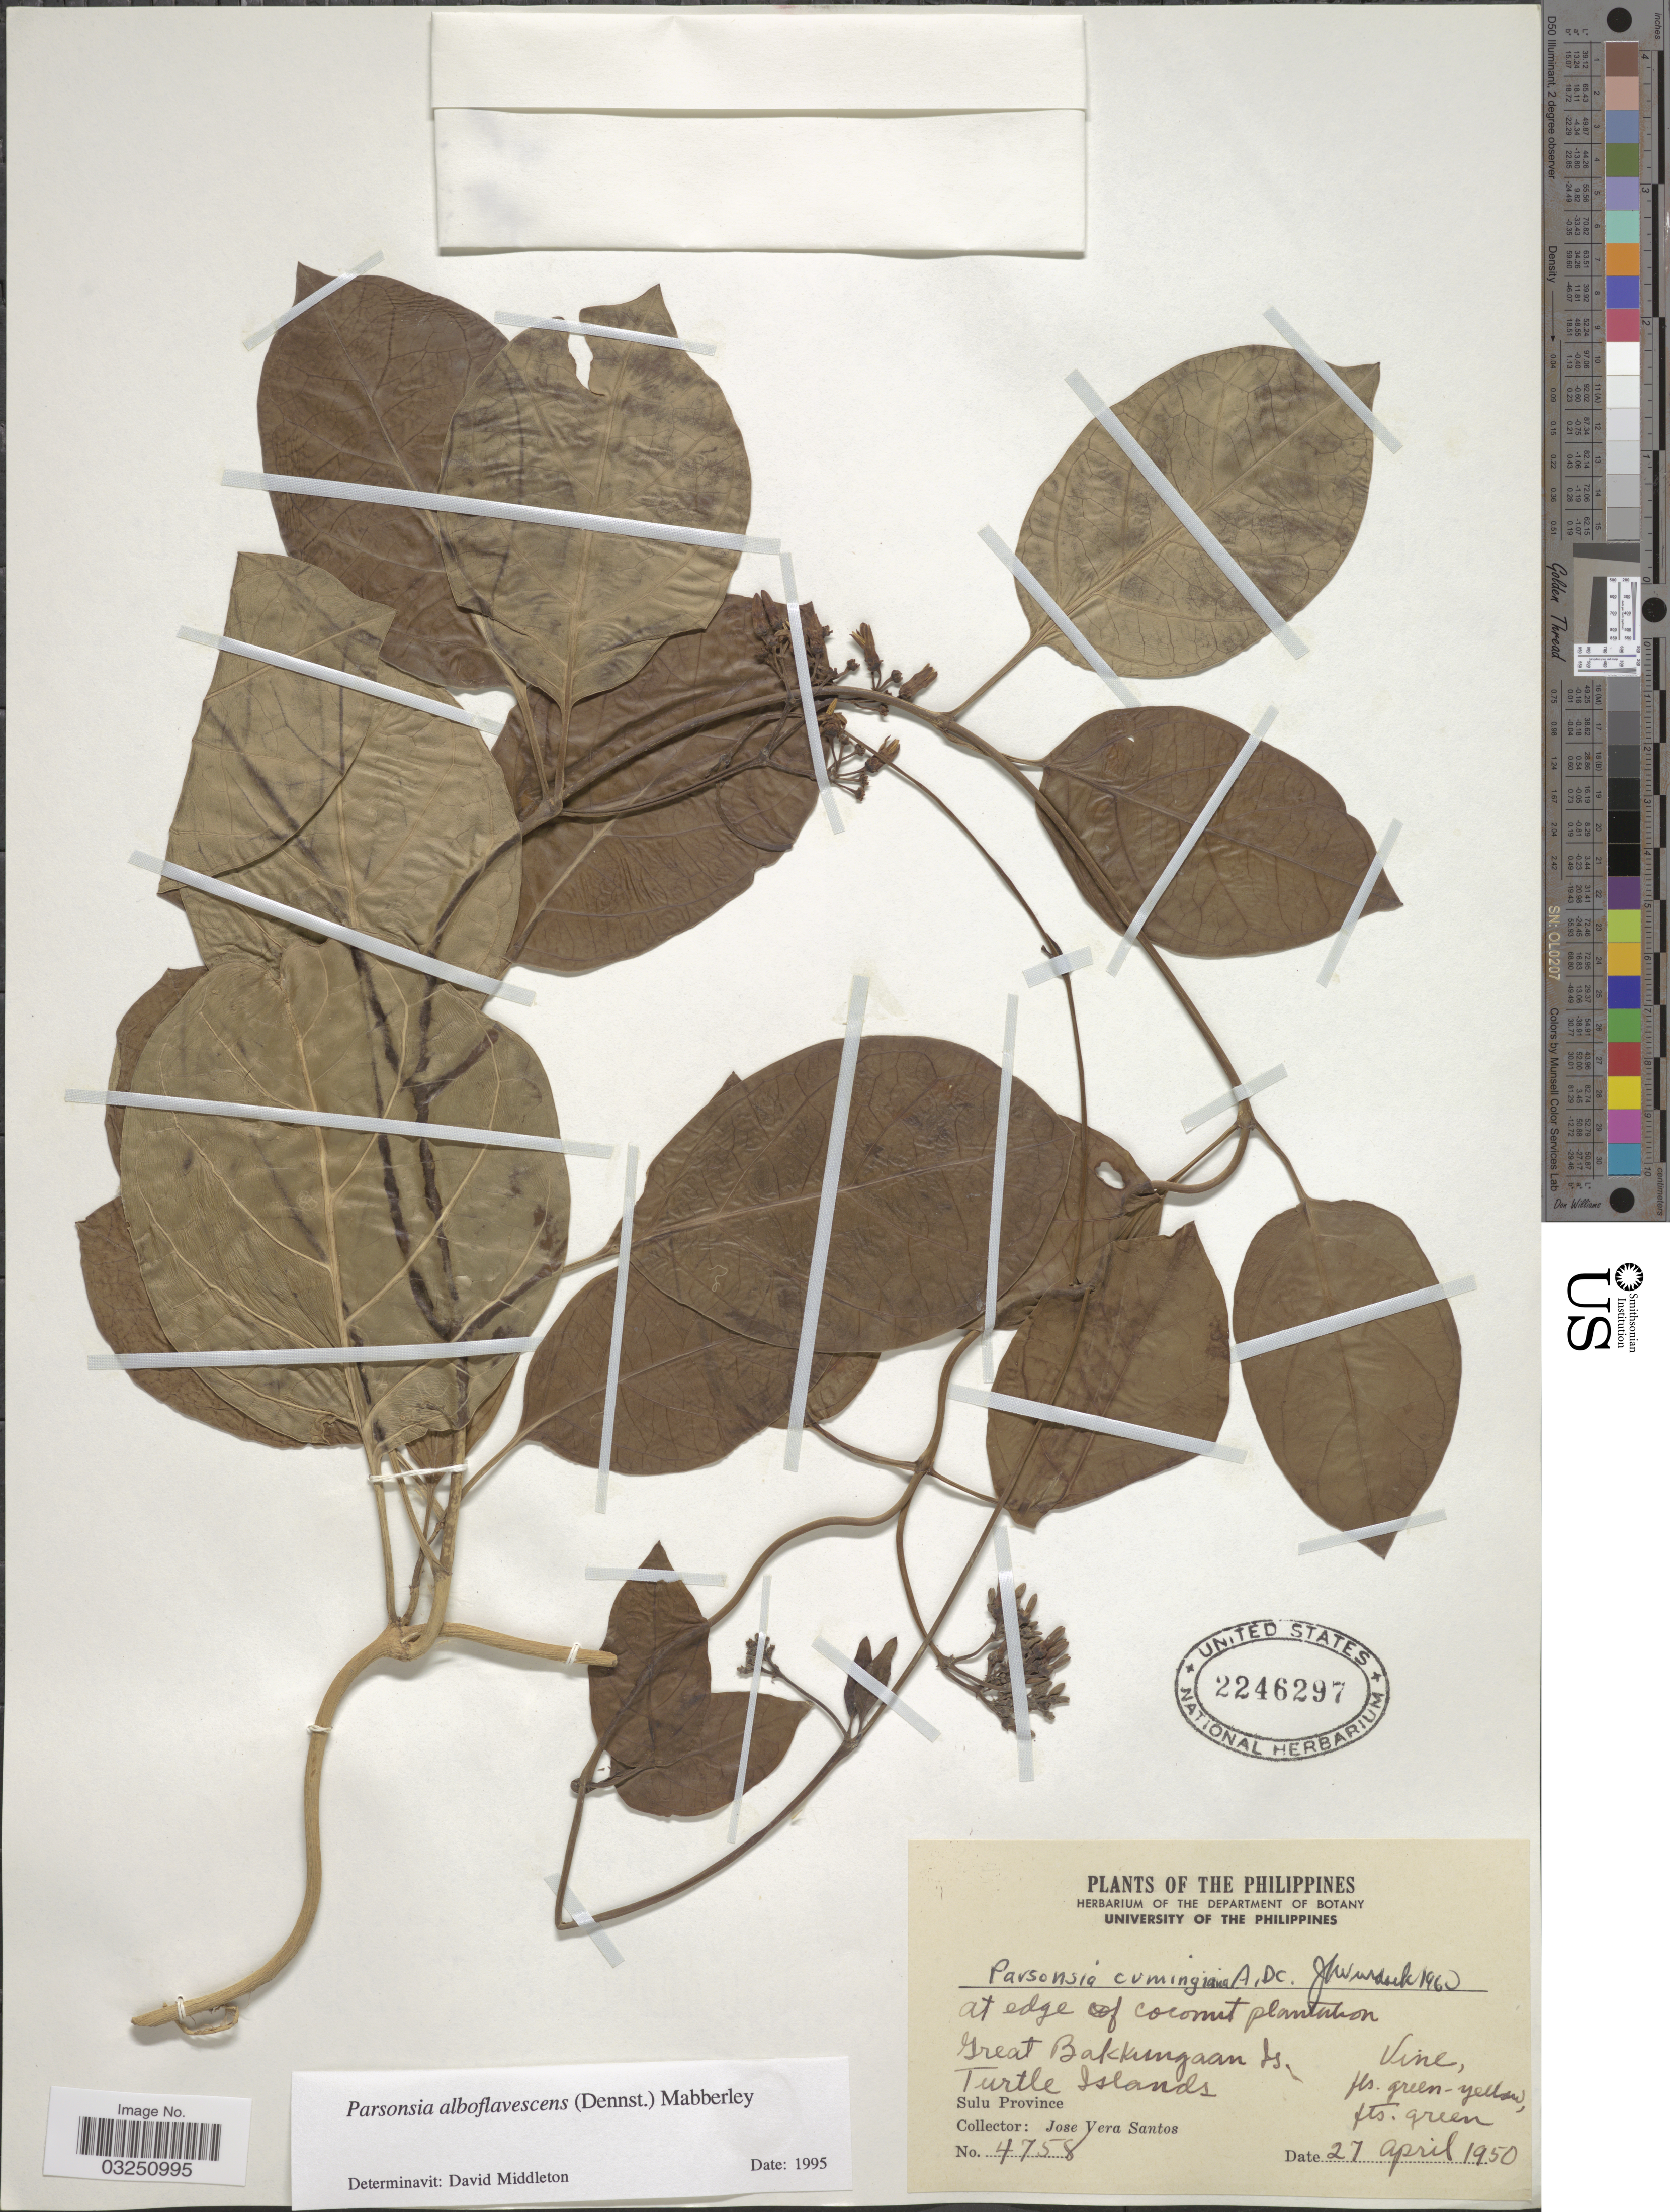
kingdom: Plantae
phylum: Tracheophyta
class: Magnoliopsida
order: Gentianales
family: Apocynaceae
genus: Parsonsia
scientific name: Parsonsia alboflavescens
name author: (Dennst.) Mabberley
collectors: J. V. Santos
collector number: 4758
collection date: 1950-04-27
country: Philippines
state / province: Muslim Mindanao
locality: Great Bakkungaan Is. Turtle Islands. Sulu Province.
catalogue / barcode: US 2246297